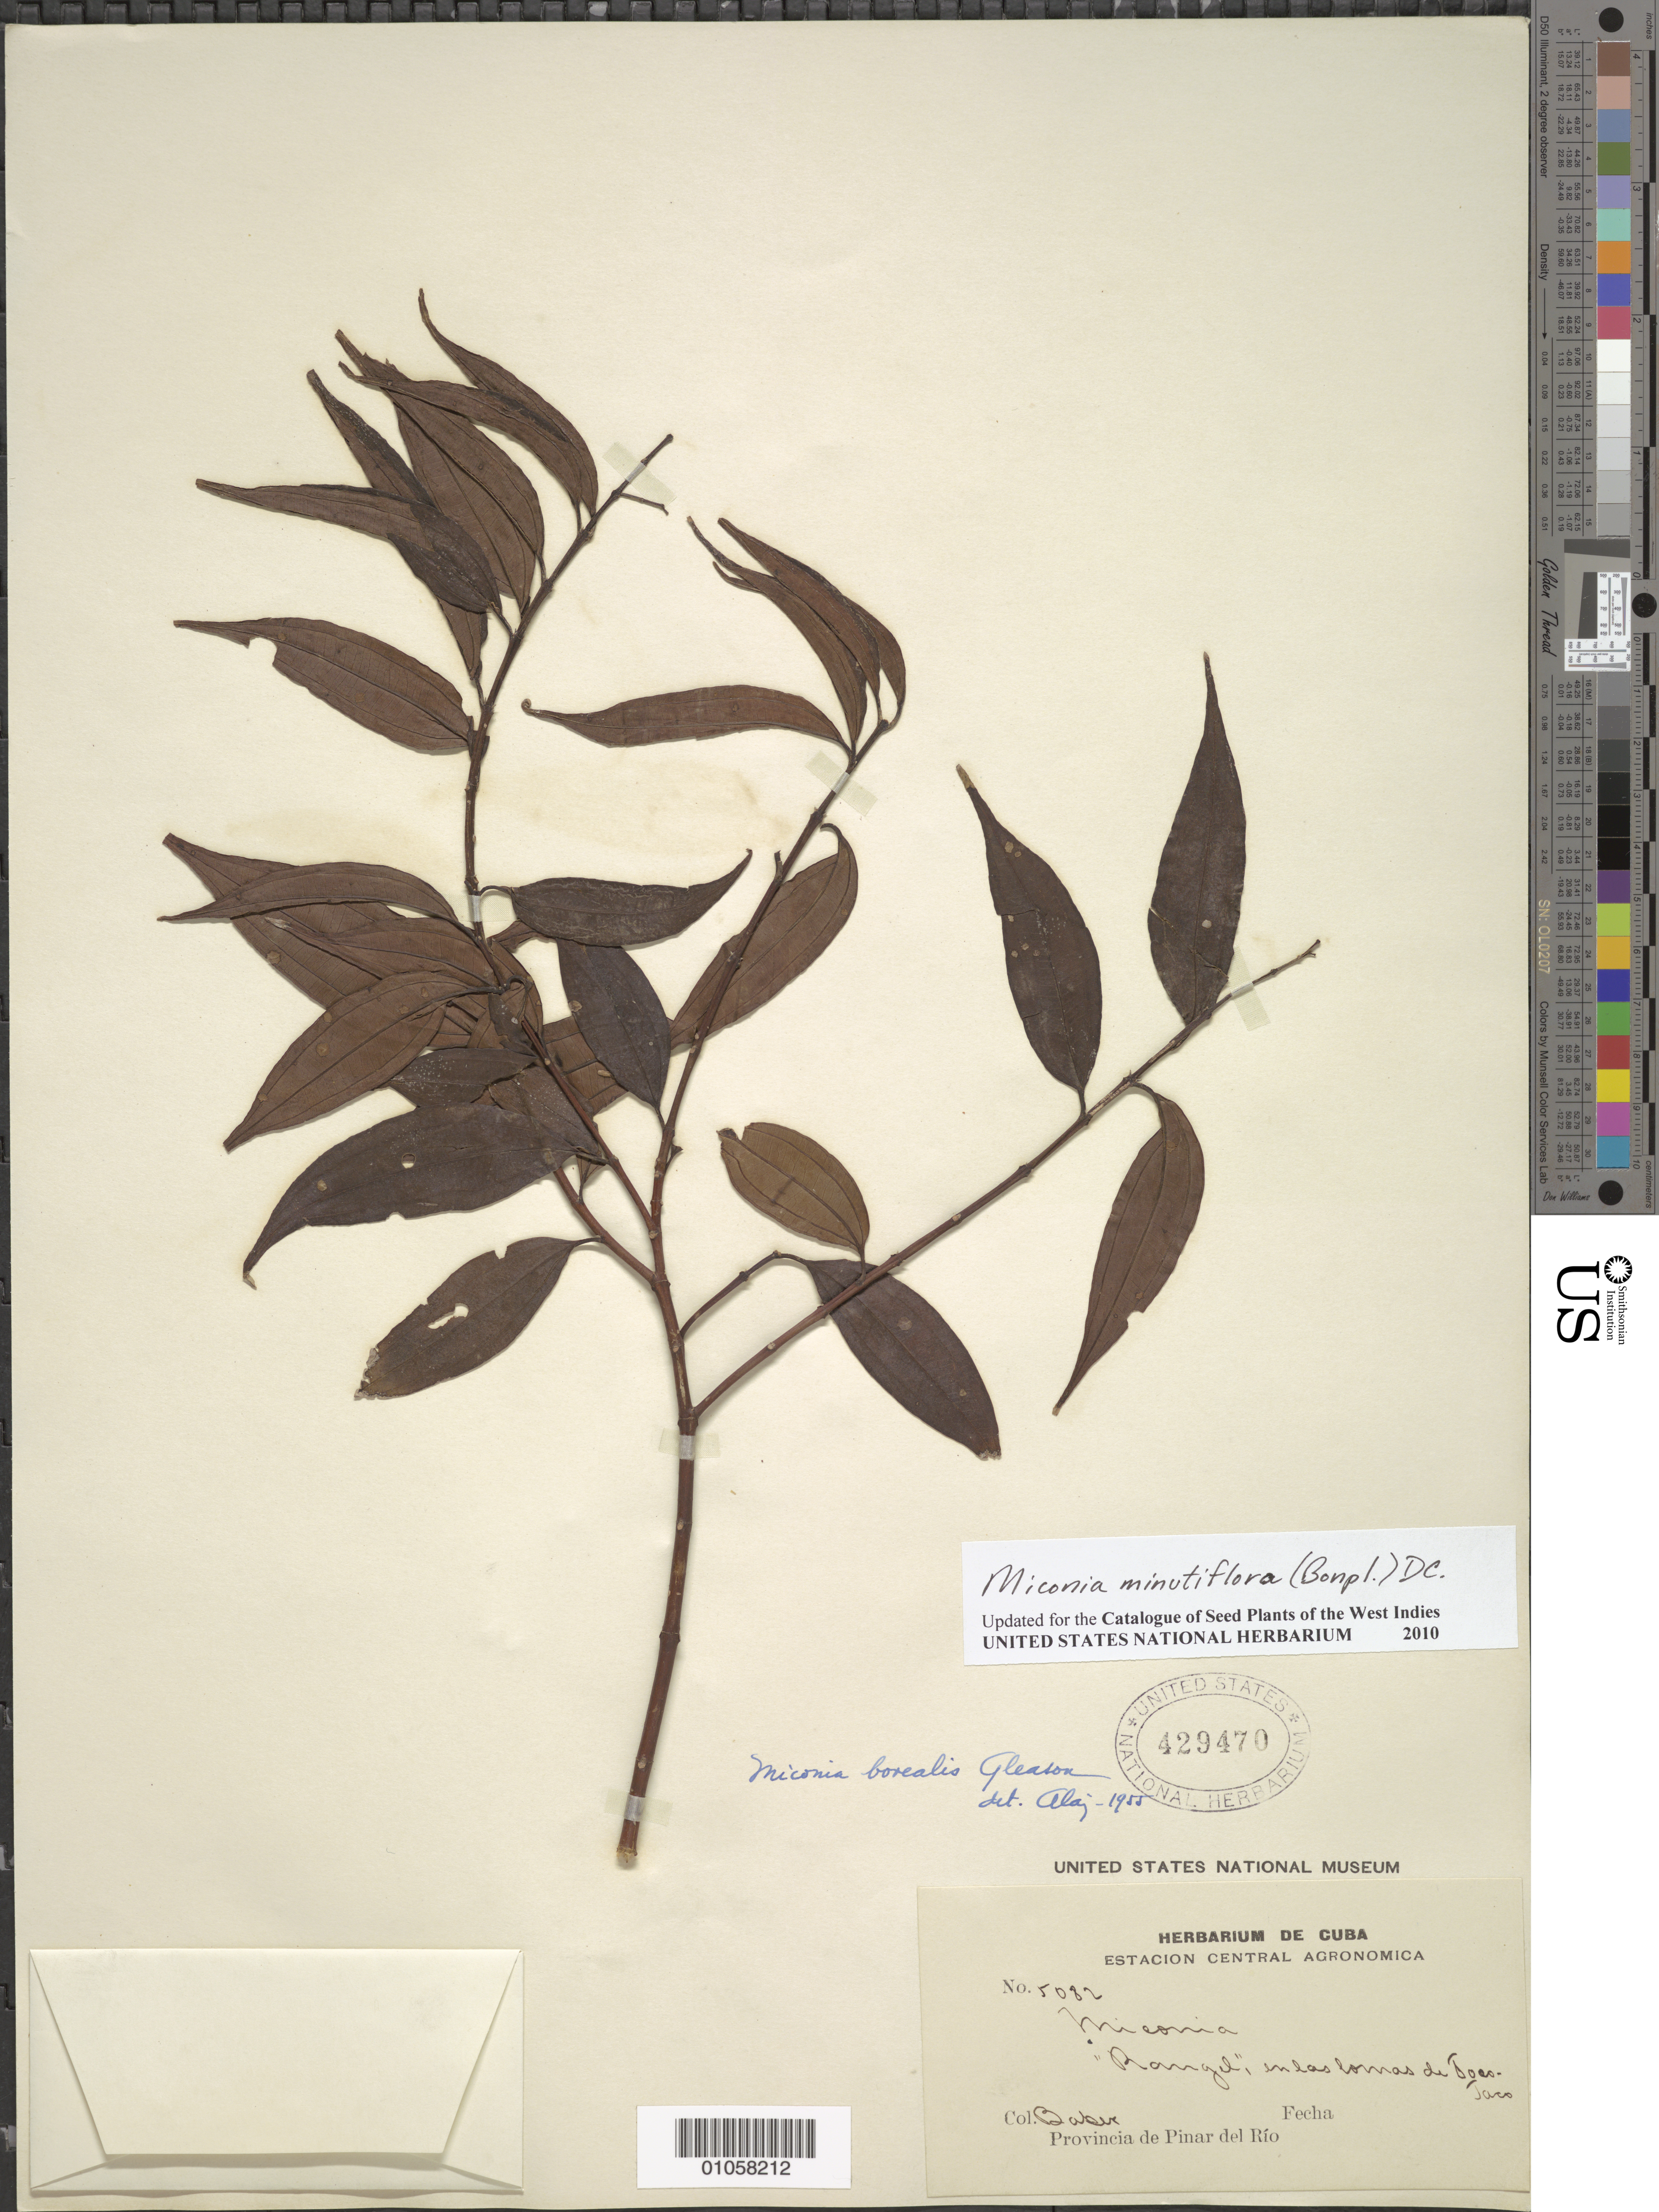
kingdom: Plantae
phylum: Tracheophyta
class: Magnoliopsida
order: Myrtales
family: Melastomataceae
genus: Miconia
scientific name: Miconia minutiflora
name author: (Bonpl.) DC.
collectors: C. F. Baker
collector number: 5082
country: Cuba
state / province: Pinar del Río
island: Cuba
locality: Taco-Taco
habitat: In los lomas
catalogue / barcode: US 429470